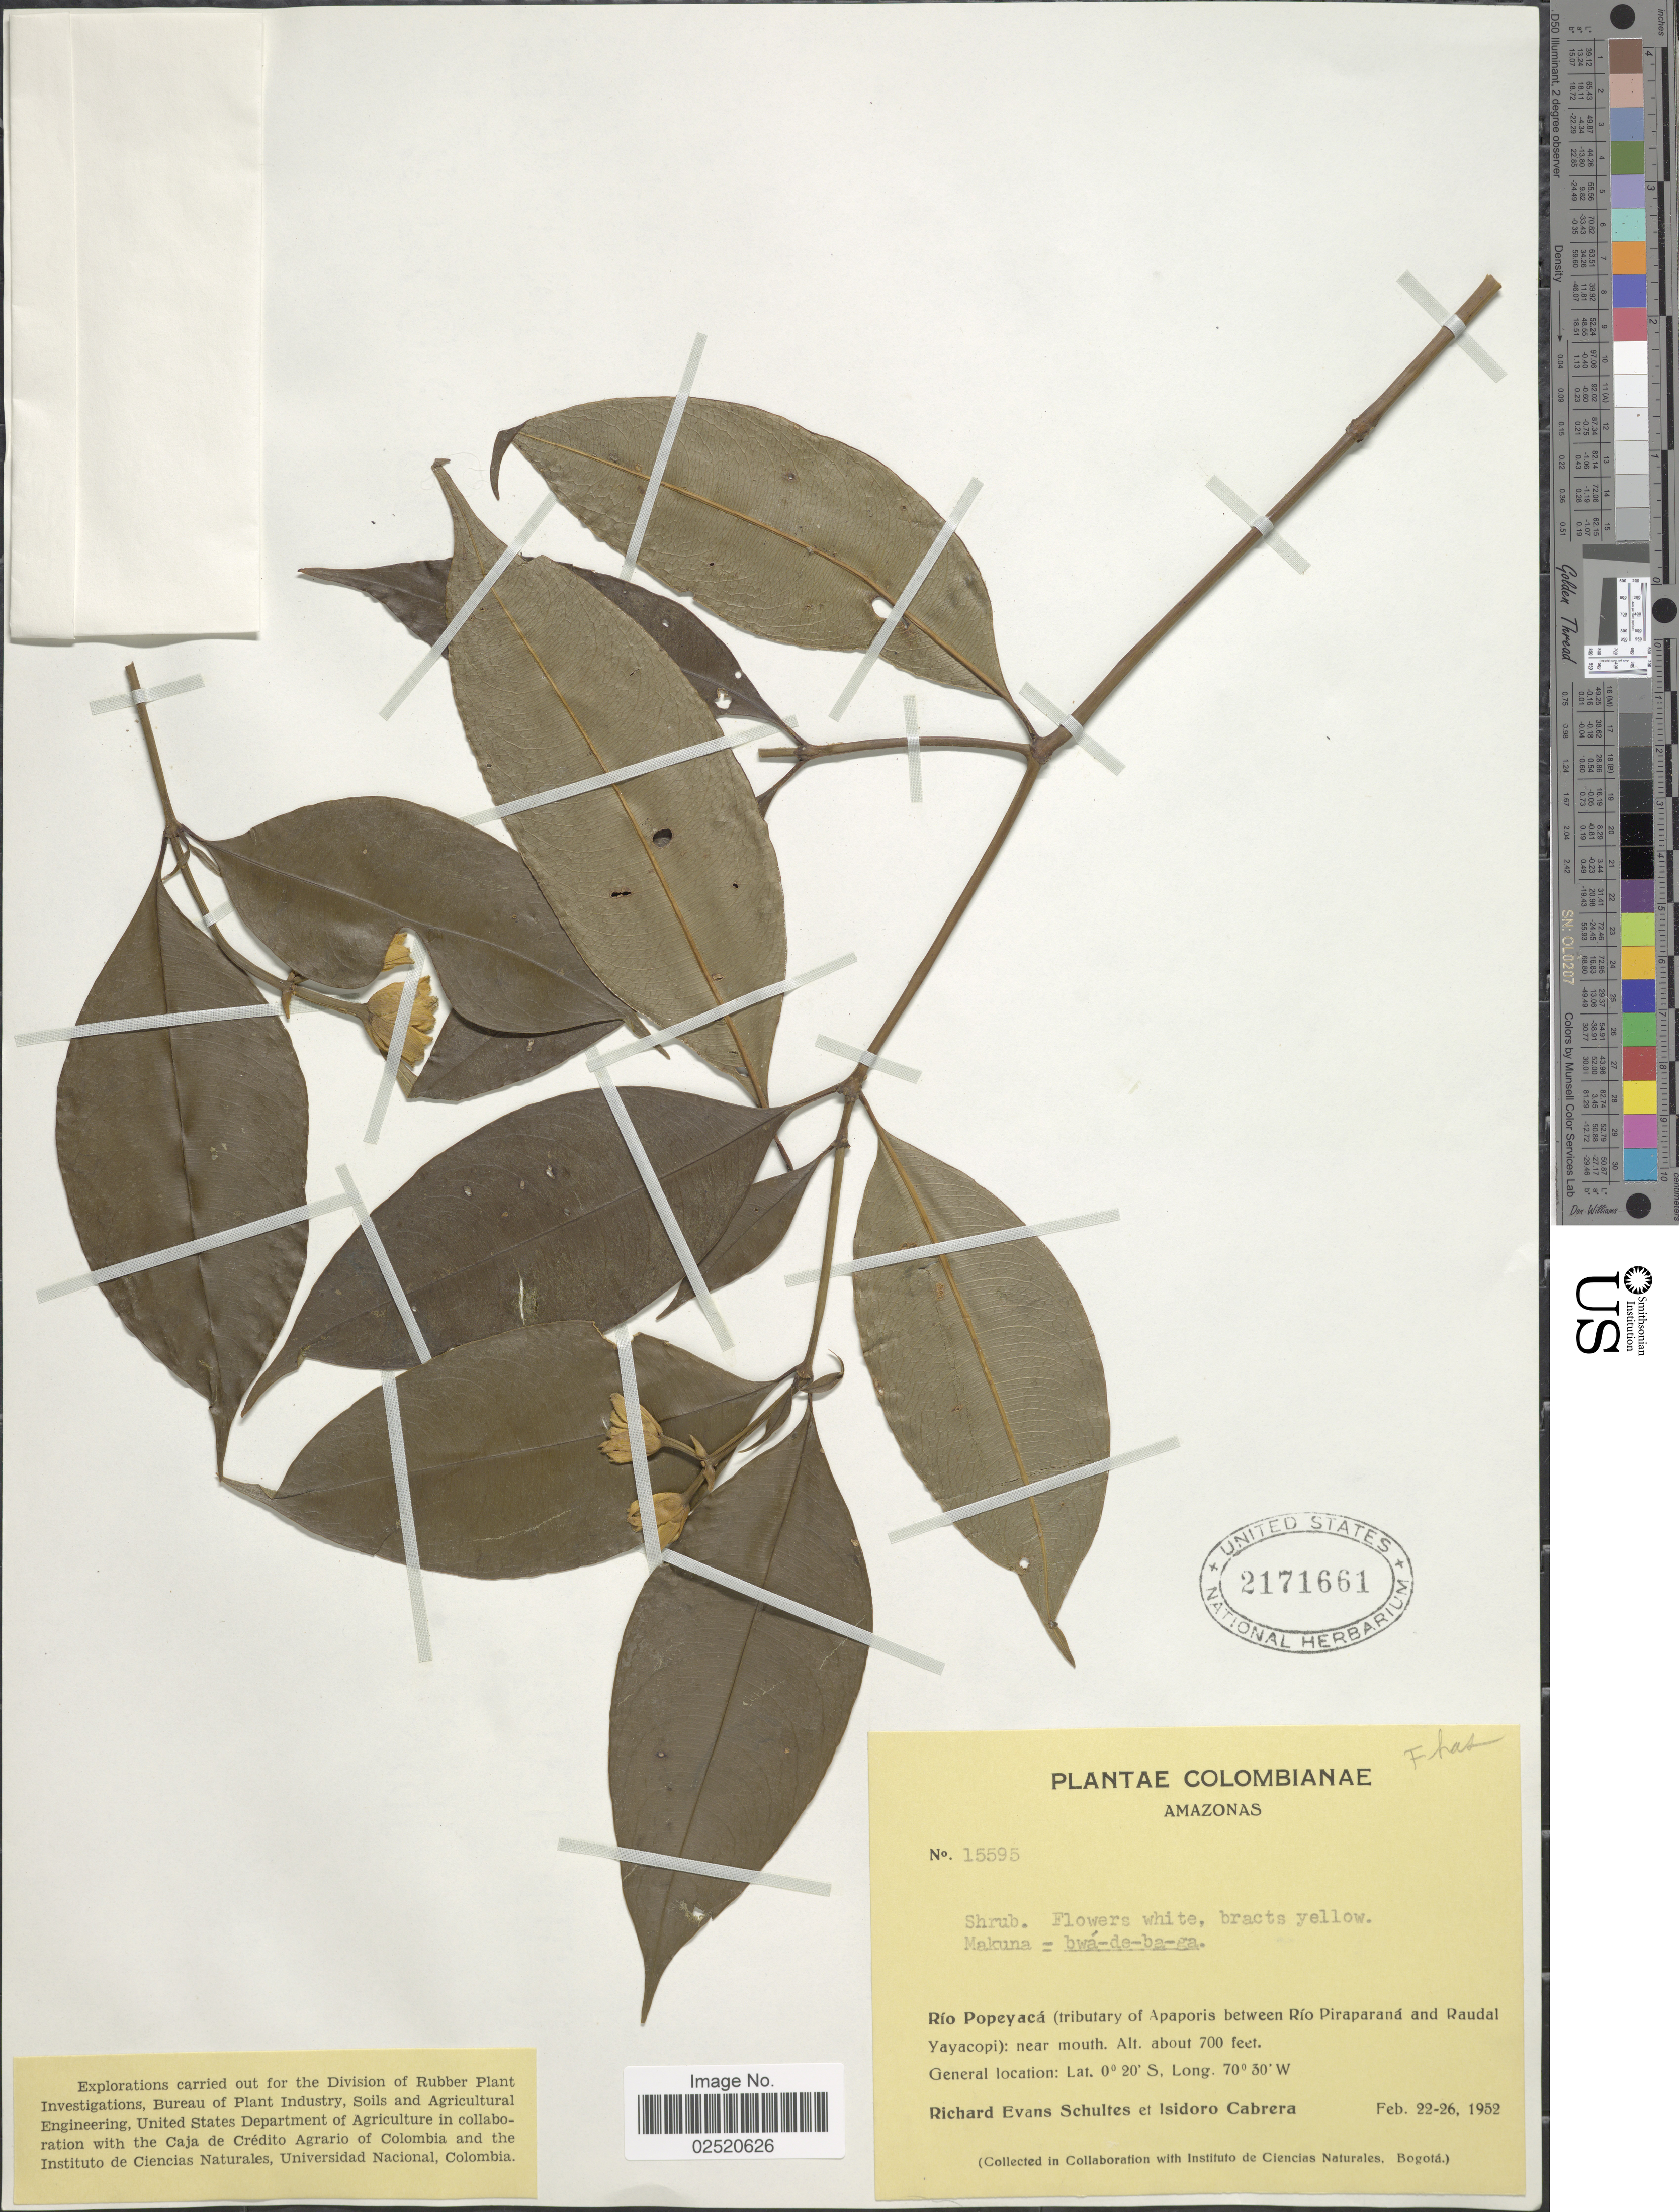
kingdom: Plantae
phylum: Tracheophyta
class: Magnoliopsida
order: Gentianales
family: Rubiaceae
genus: Psychotria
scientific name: Psychotria sp.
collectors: R. E. Schultes & I. Cabrera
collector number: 15595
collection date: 1952-02-22/1952-02-26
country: Colombia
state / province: Amazônas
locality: Río Popeyacá (tributary of Apaporis between Río Piraparaná and Raudal Yayacopi): near mouth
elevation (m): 213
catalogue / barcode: US 2171661